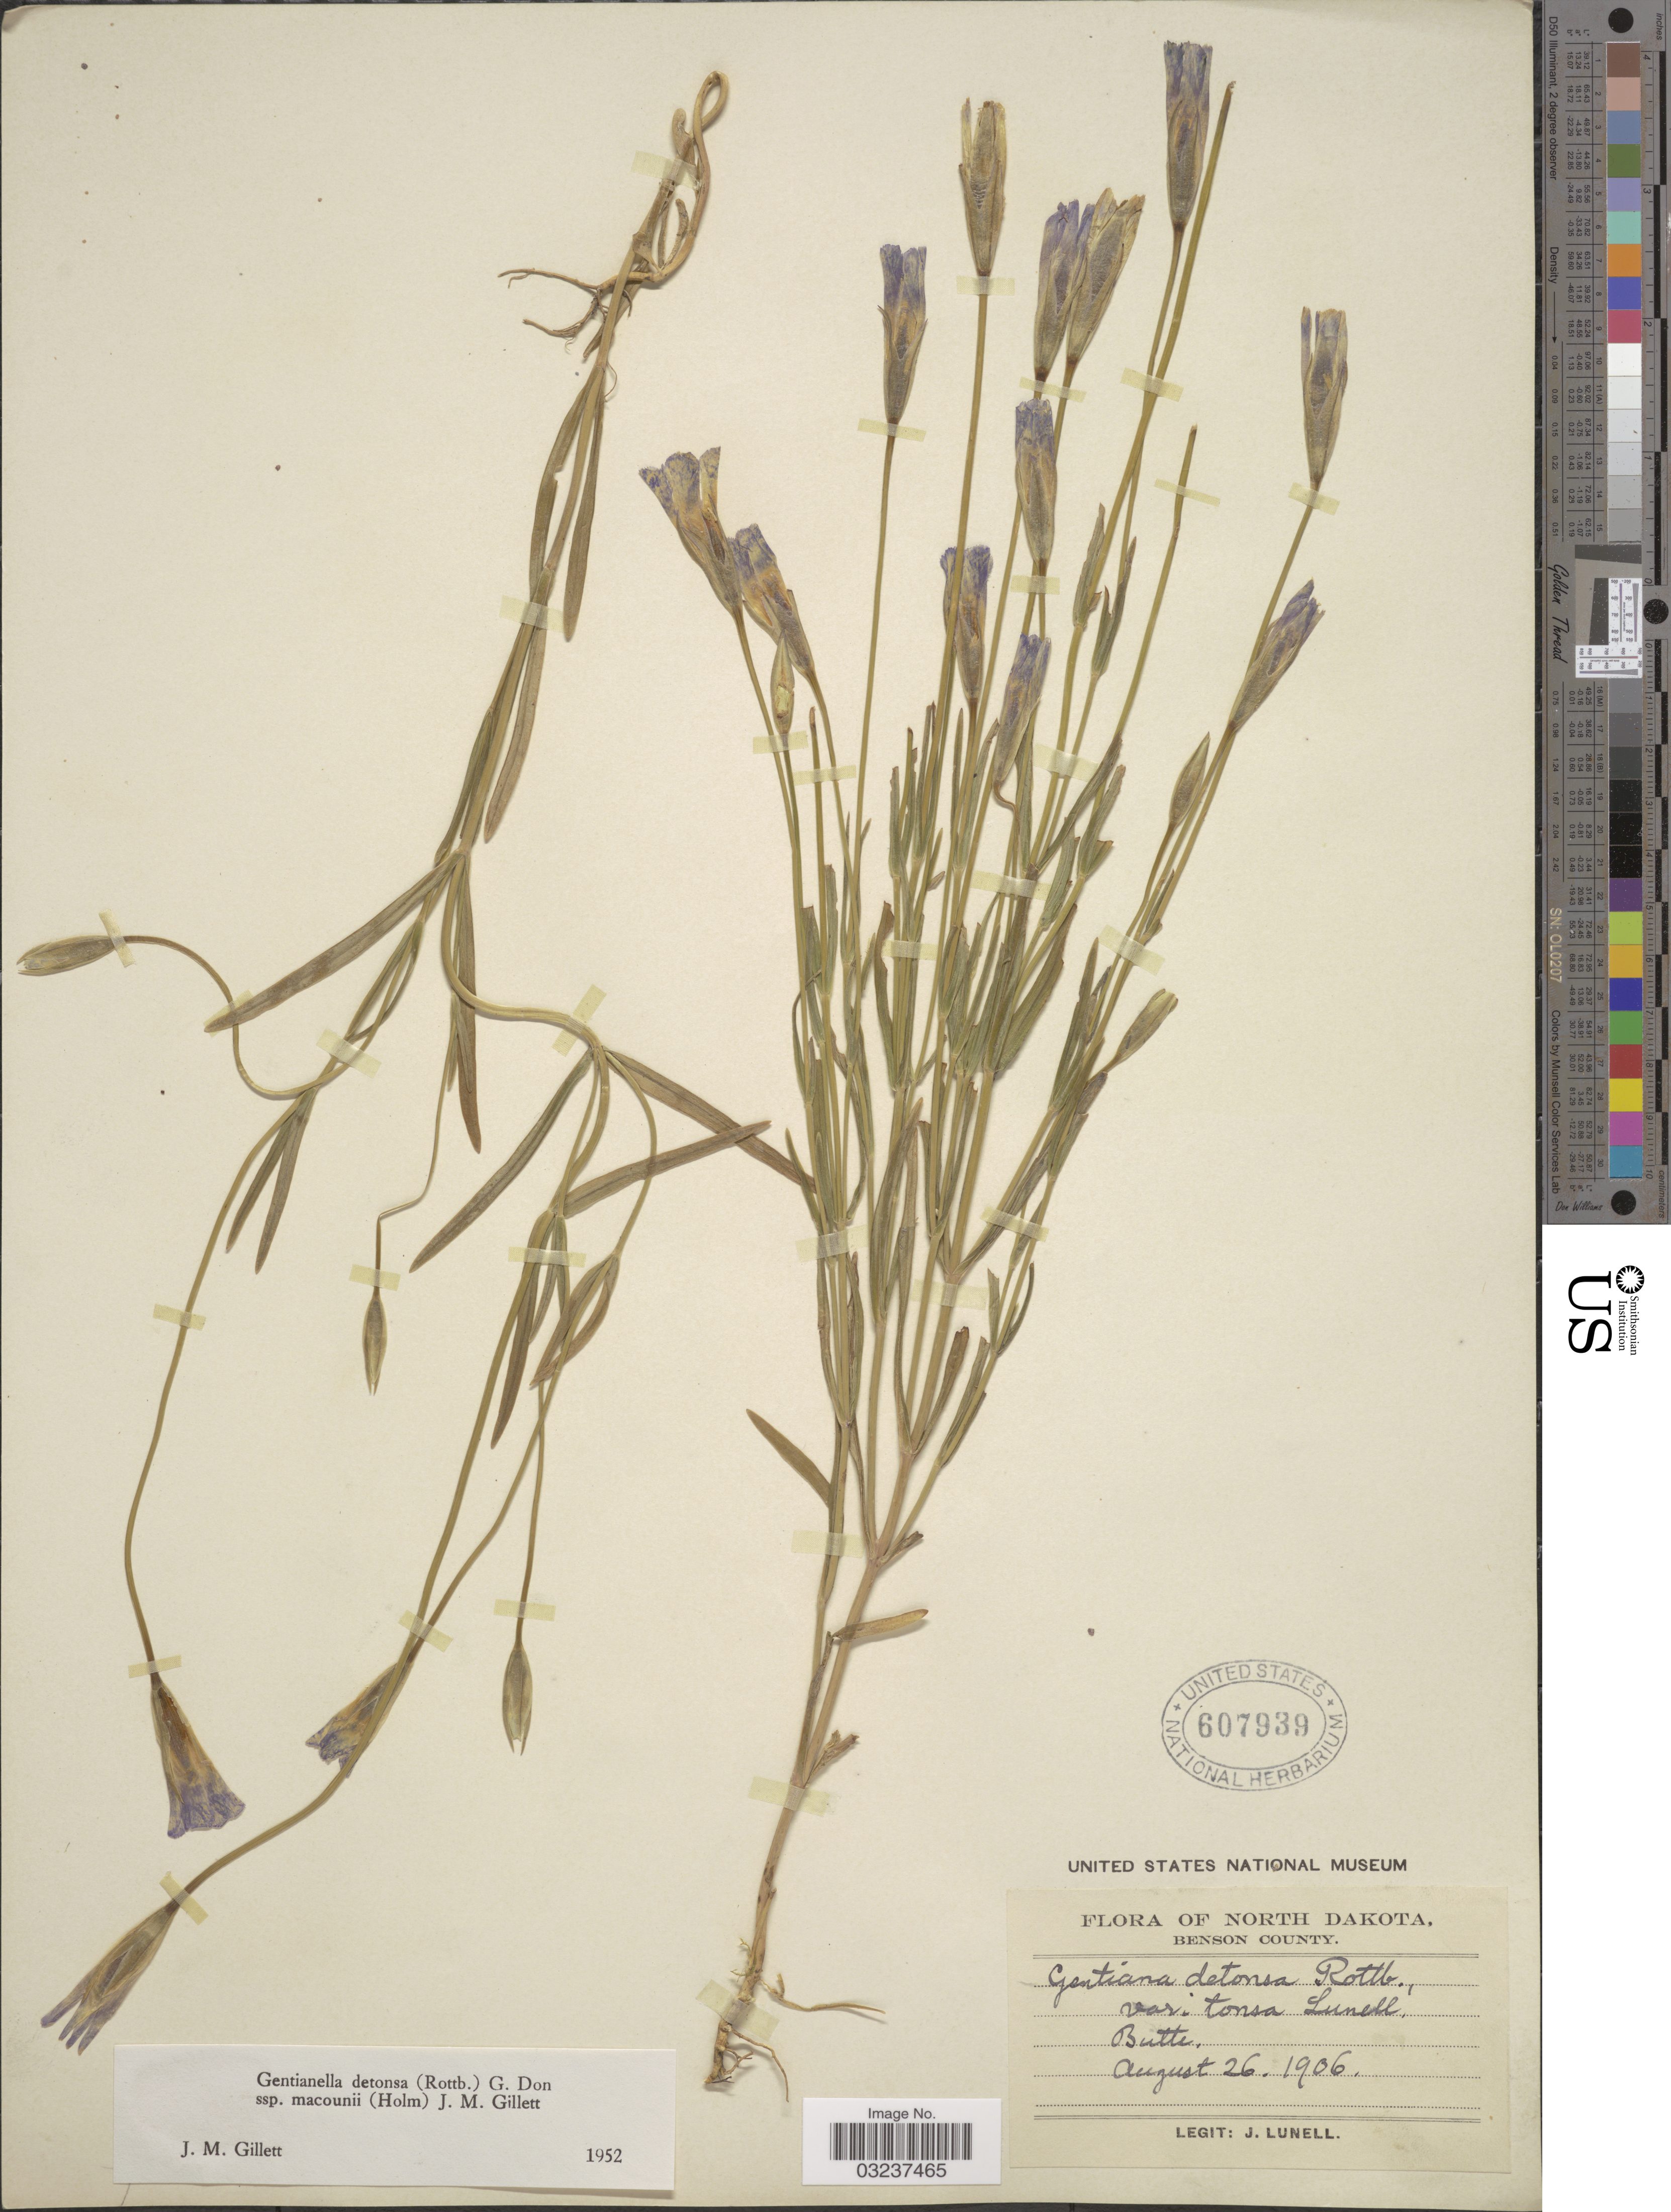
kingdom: Plantae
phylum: Tracheophyta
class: Magnoliopsida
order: Gentianales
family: Gentianaceae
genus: Gentianella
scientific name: Gentianella crinita subsp. macounii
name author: (Holm) J.M. Gillett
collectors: J. Lunell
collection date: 1906-08-26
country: United States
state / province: North Dakota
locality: Benson County. Butte.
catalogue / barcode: US 607939